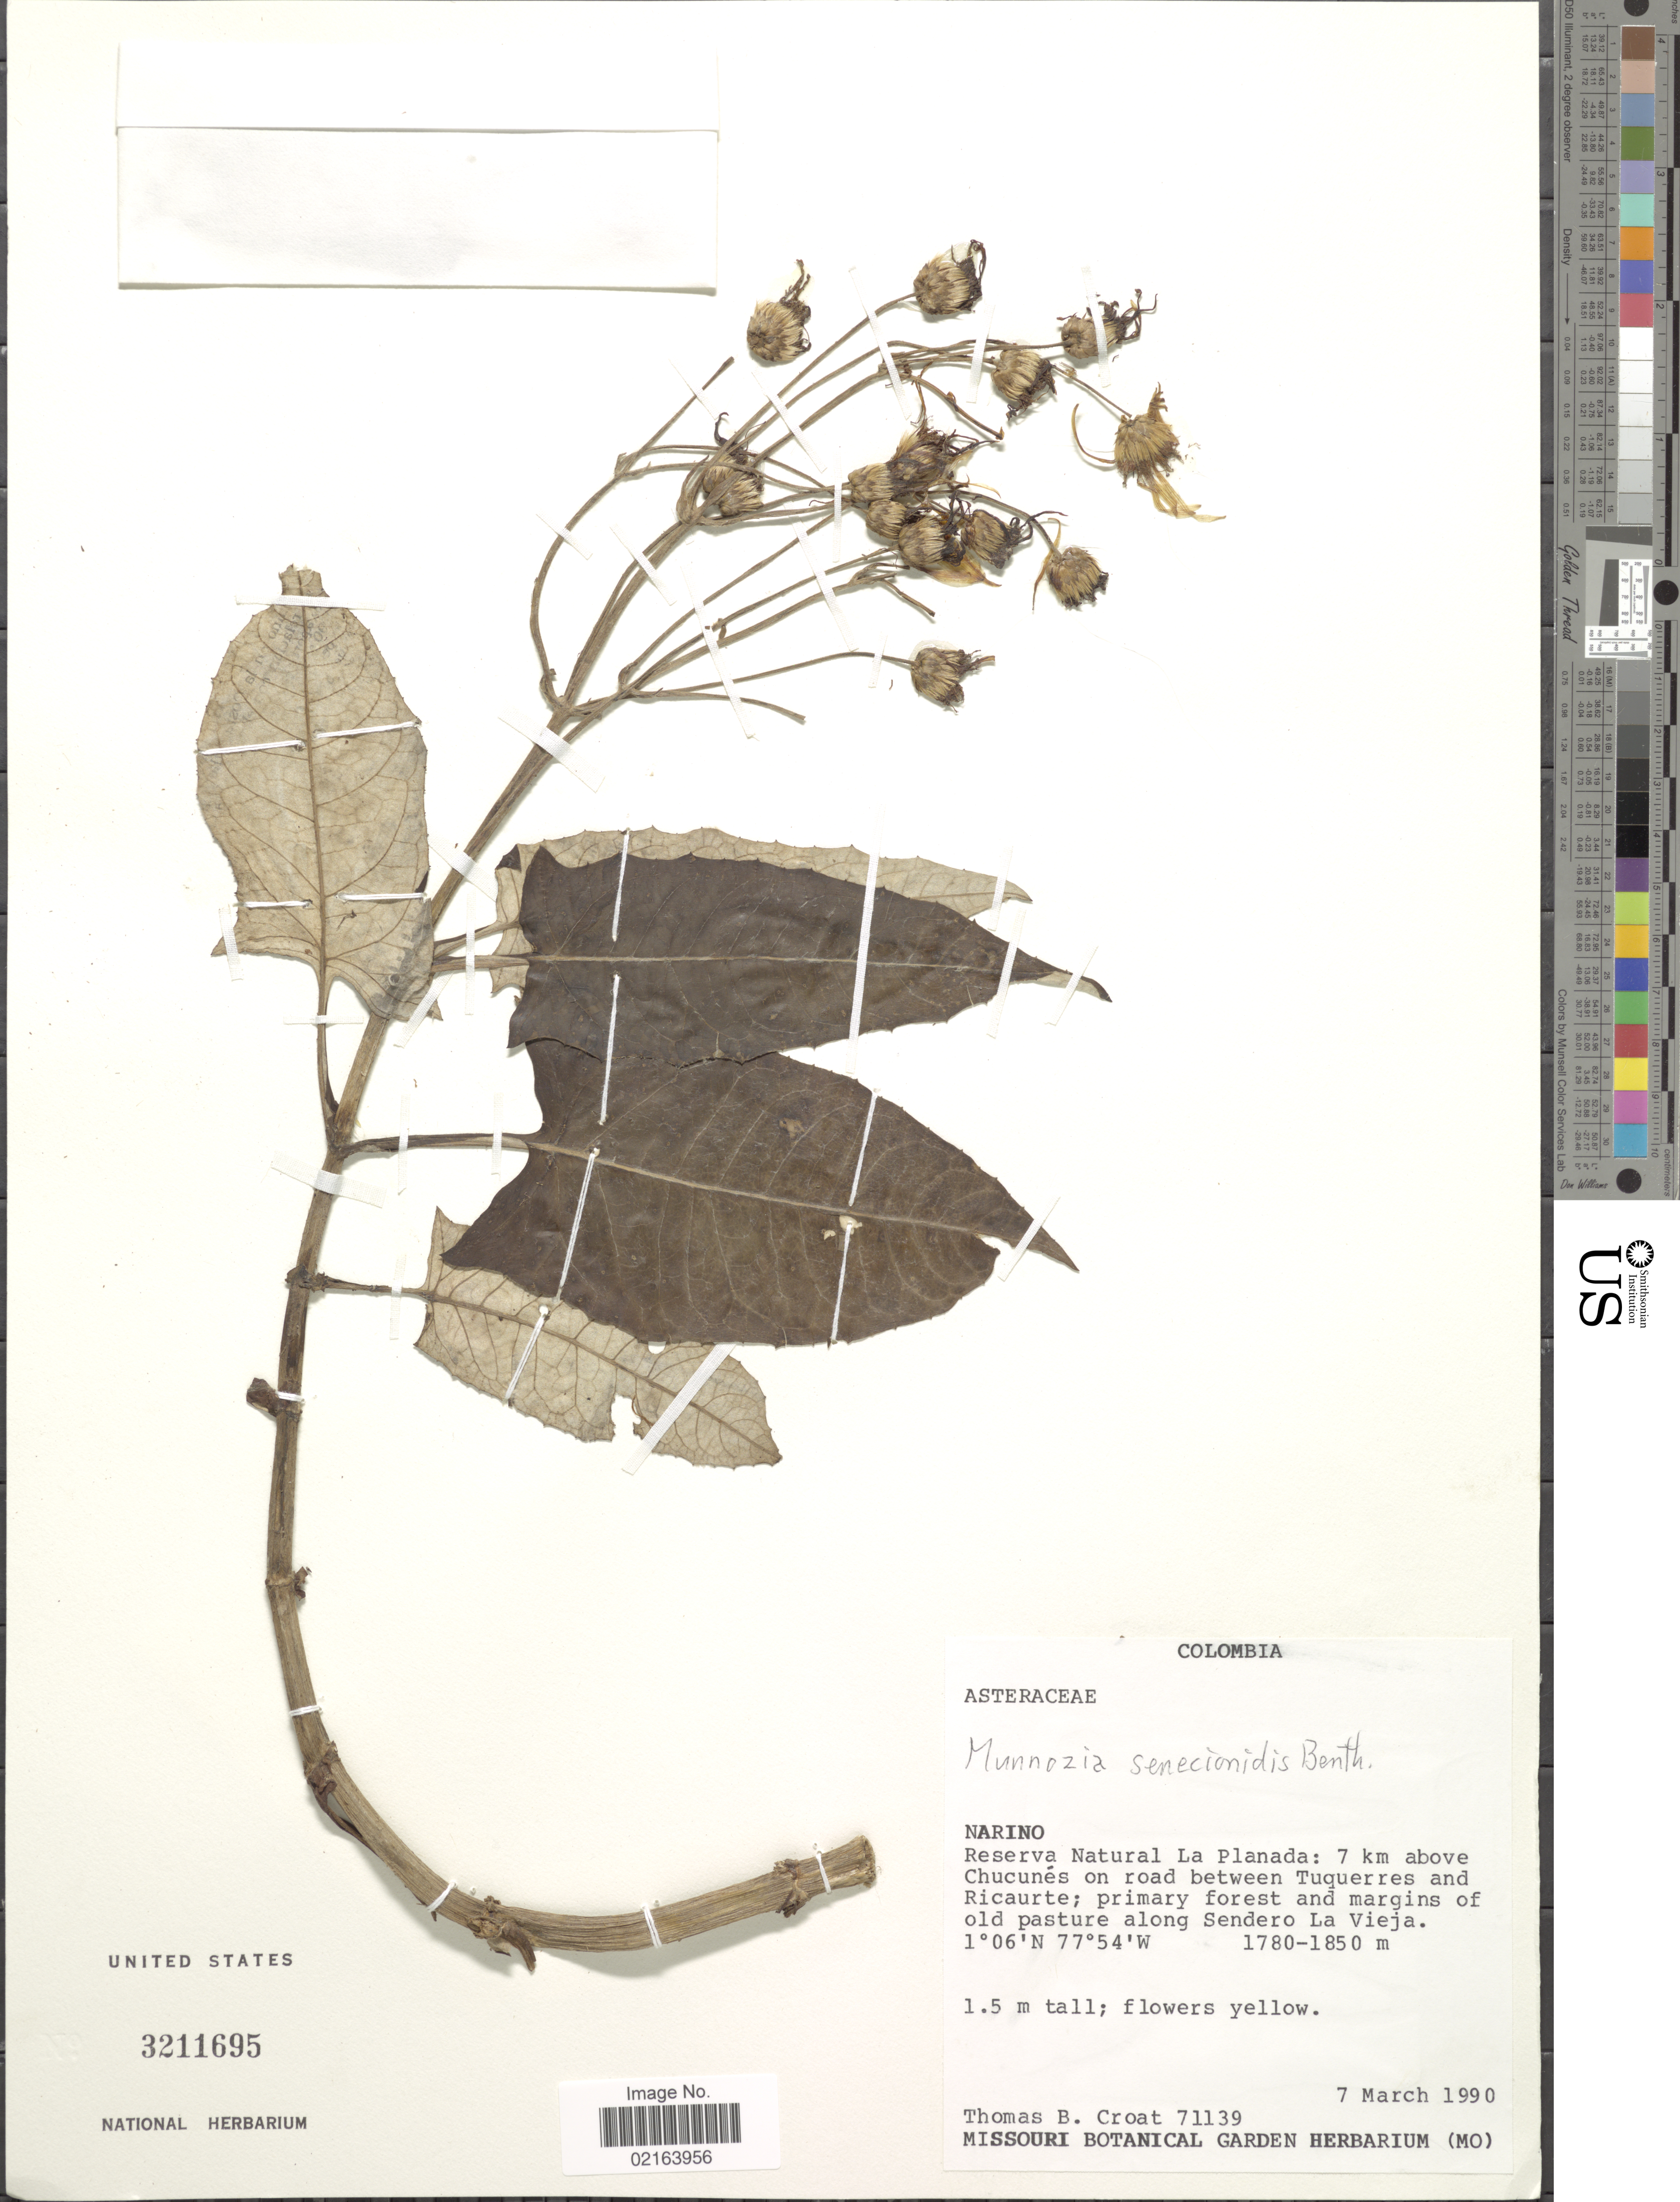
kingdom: Plantae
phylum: Tracheophyta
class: Magnoliopsida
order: Asterales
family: Asteraceae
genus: Munnozia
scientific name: Munnozia senecionidis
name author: Benth.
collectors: T. B. Croat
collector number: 71139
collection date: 1990-03-07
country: Colombia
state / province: Nariño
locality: Narino, Reserva Natural La Planada: 7 km above Chucunes on road between Tuquerres and Ricaurte, primary forest and margins of old pastures along Sendero La Vieja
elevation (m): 1780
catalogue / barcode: US 3211695